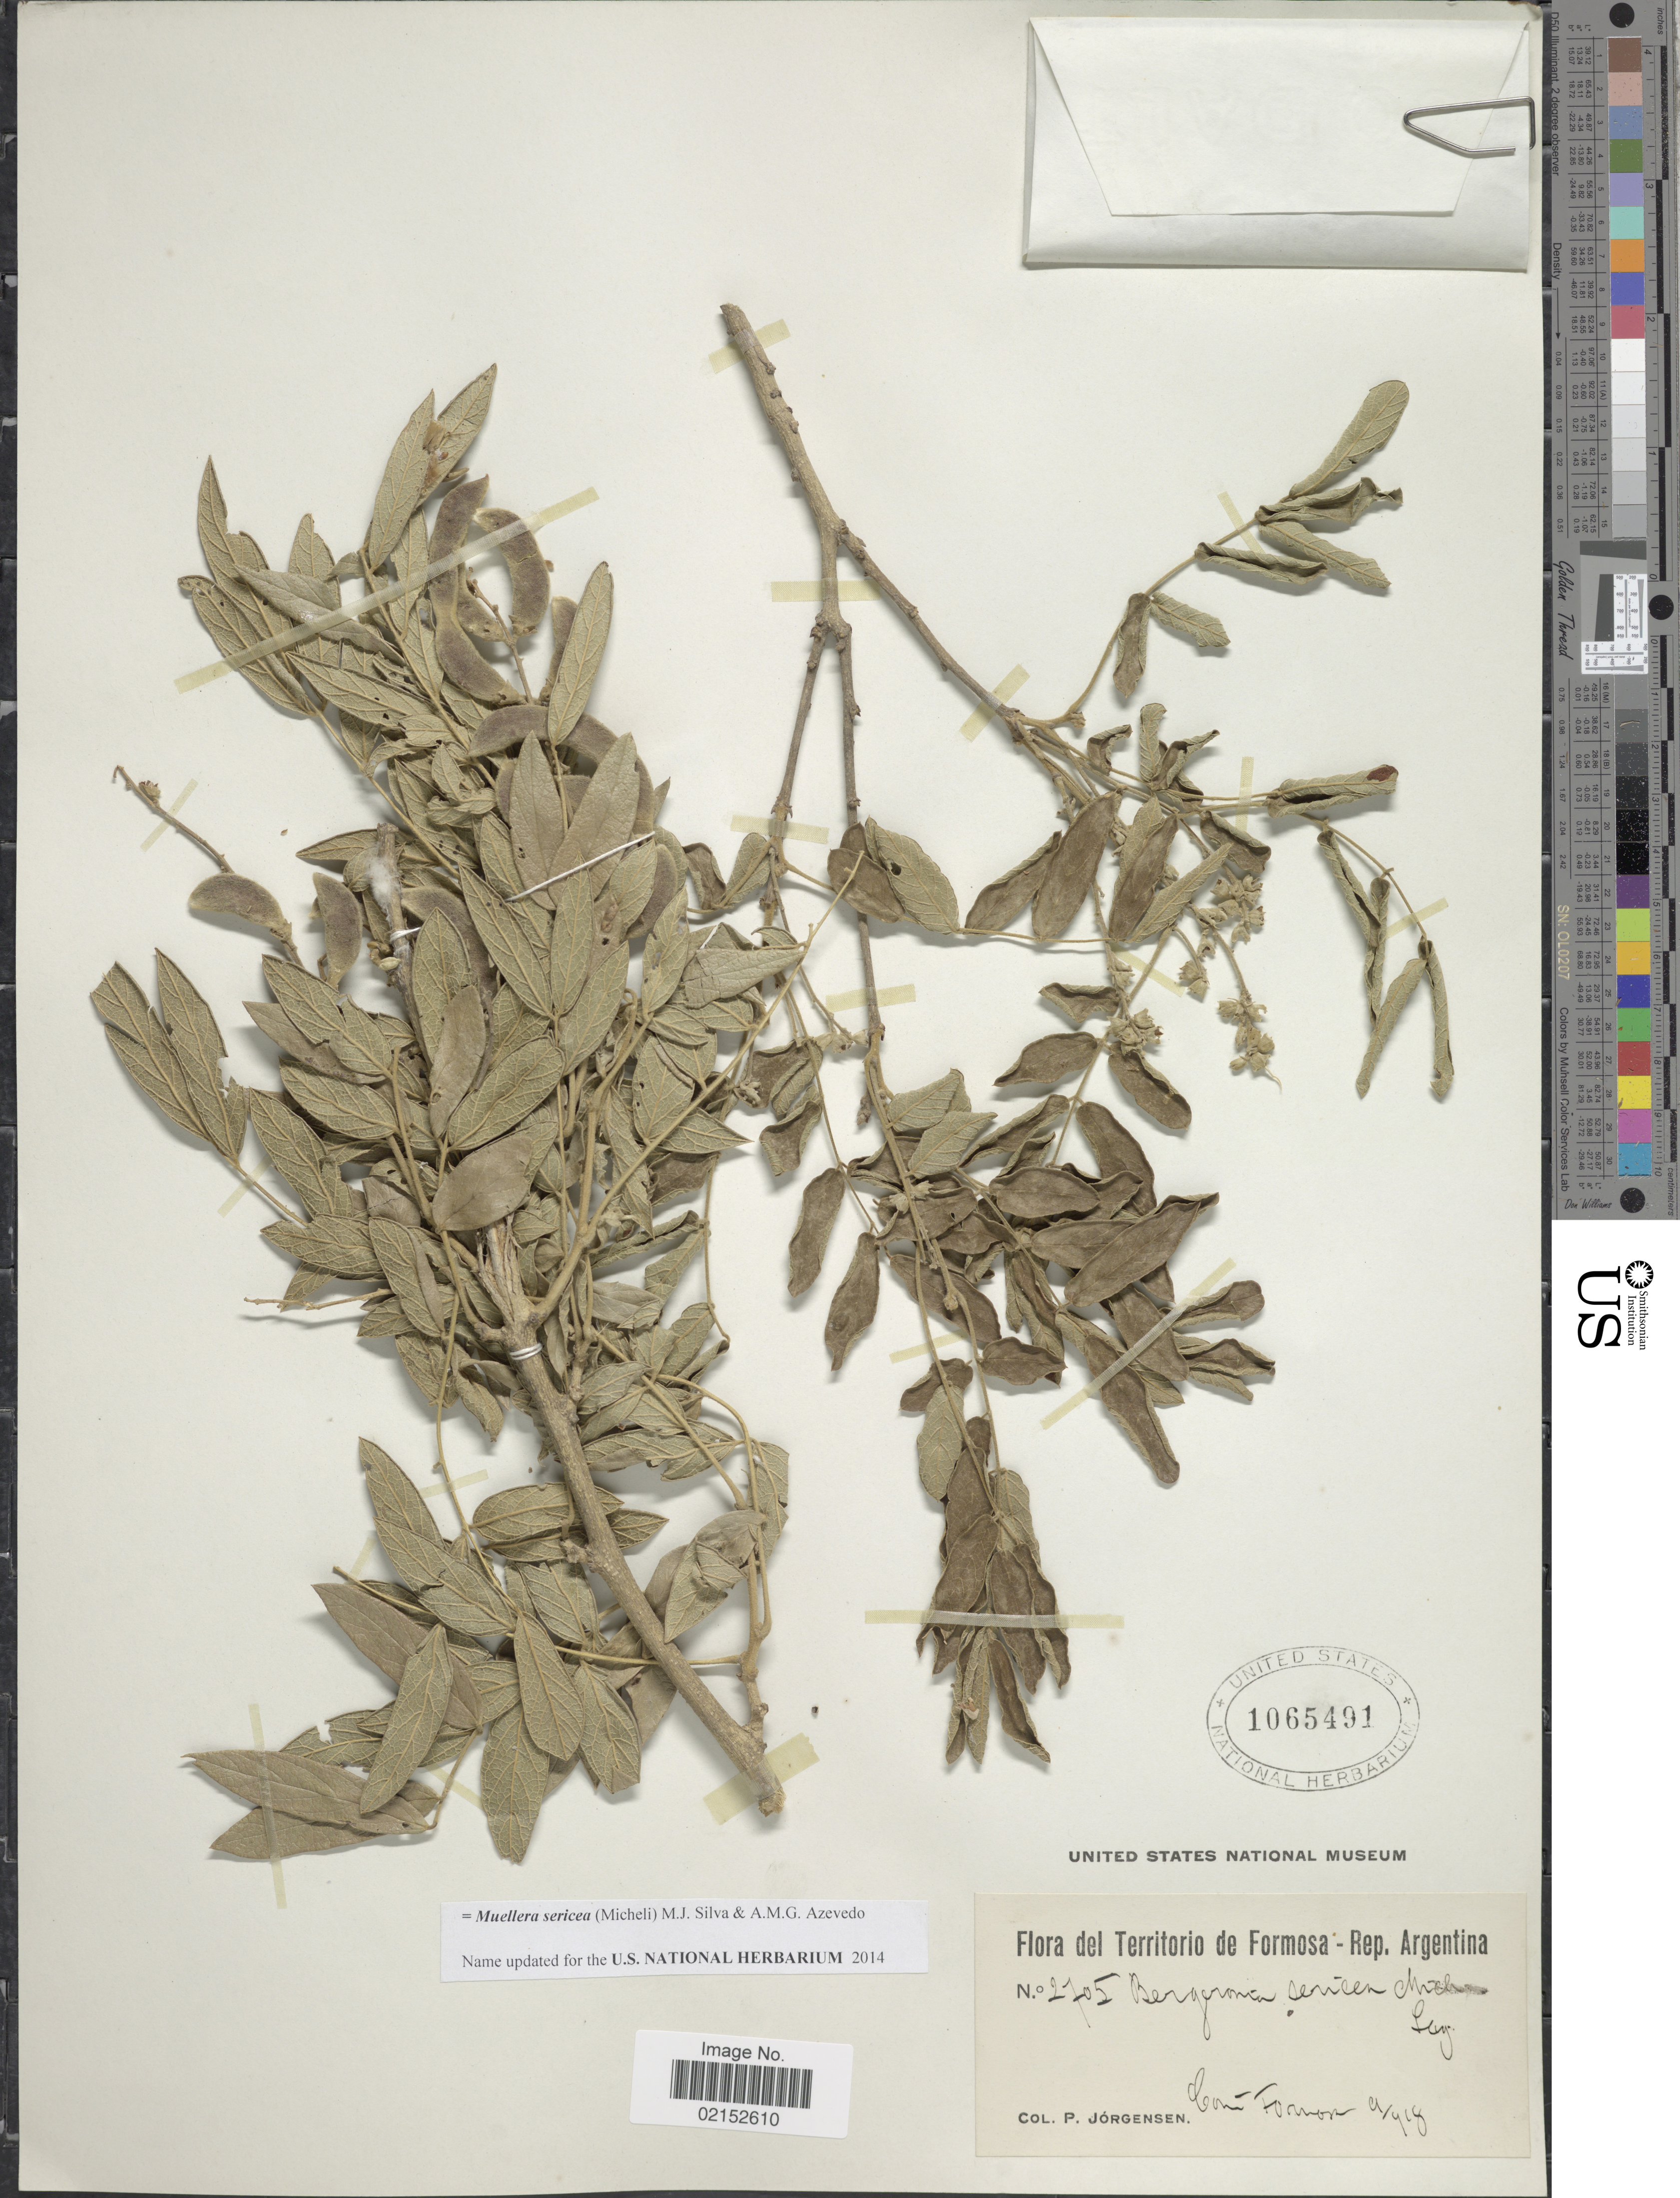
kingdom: Plantae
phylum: Tracheophyta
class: Magnoliopsida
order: Fabales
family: Fabaceae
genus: Muellera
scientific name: Muellera sericea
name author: (Micheli) M.J. Silva & A.M.G. Azevedo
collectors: P. Jörgensen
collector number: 2705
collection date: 1918-09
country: Argentina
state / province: Formosa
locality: Comun Formosa.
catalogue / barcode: US 1065191